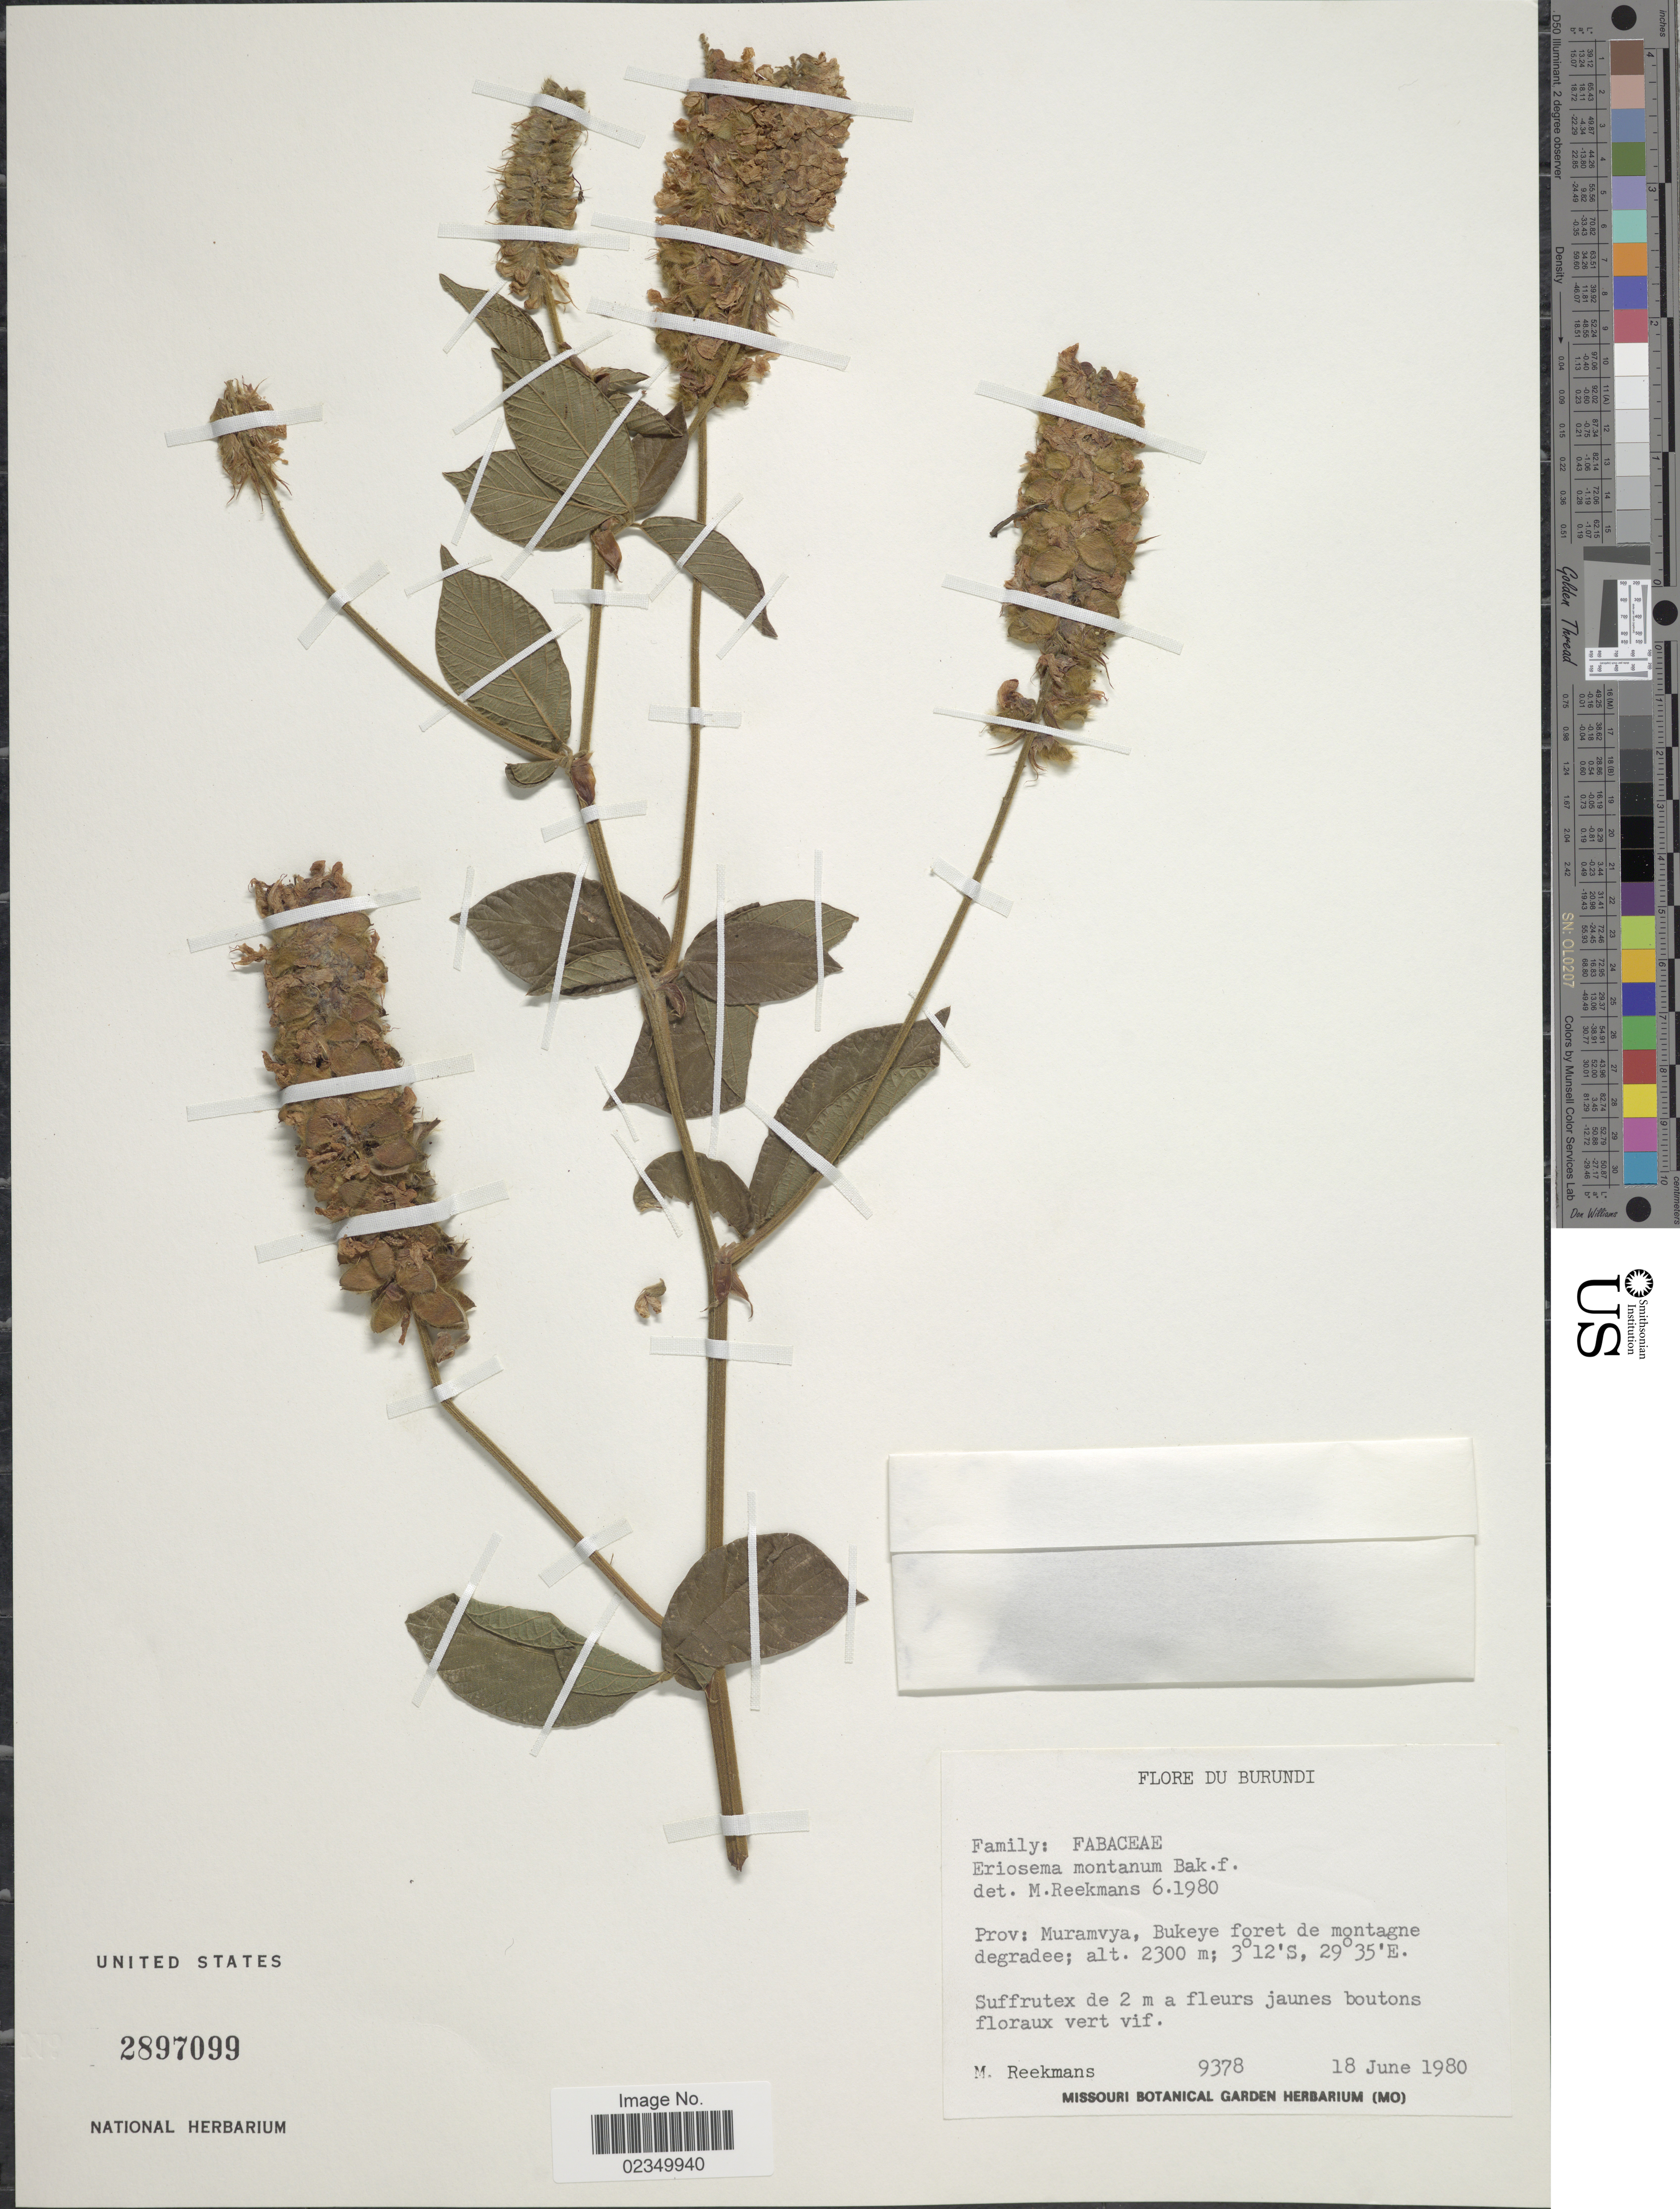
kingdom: Plantae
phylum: Tracheophyta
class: Magnoliopsida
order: Fabales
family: Fabaceae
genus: Eriosema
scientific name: Eriosema montanum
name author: Baker f.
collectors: M. Reekmans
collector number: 9378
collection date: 1980-06-18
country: Burundi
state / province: Muramvya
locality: Du Burundi, Bukeye foret de montagne degradee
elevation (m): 2300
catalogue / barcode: US 2897099